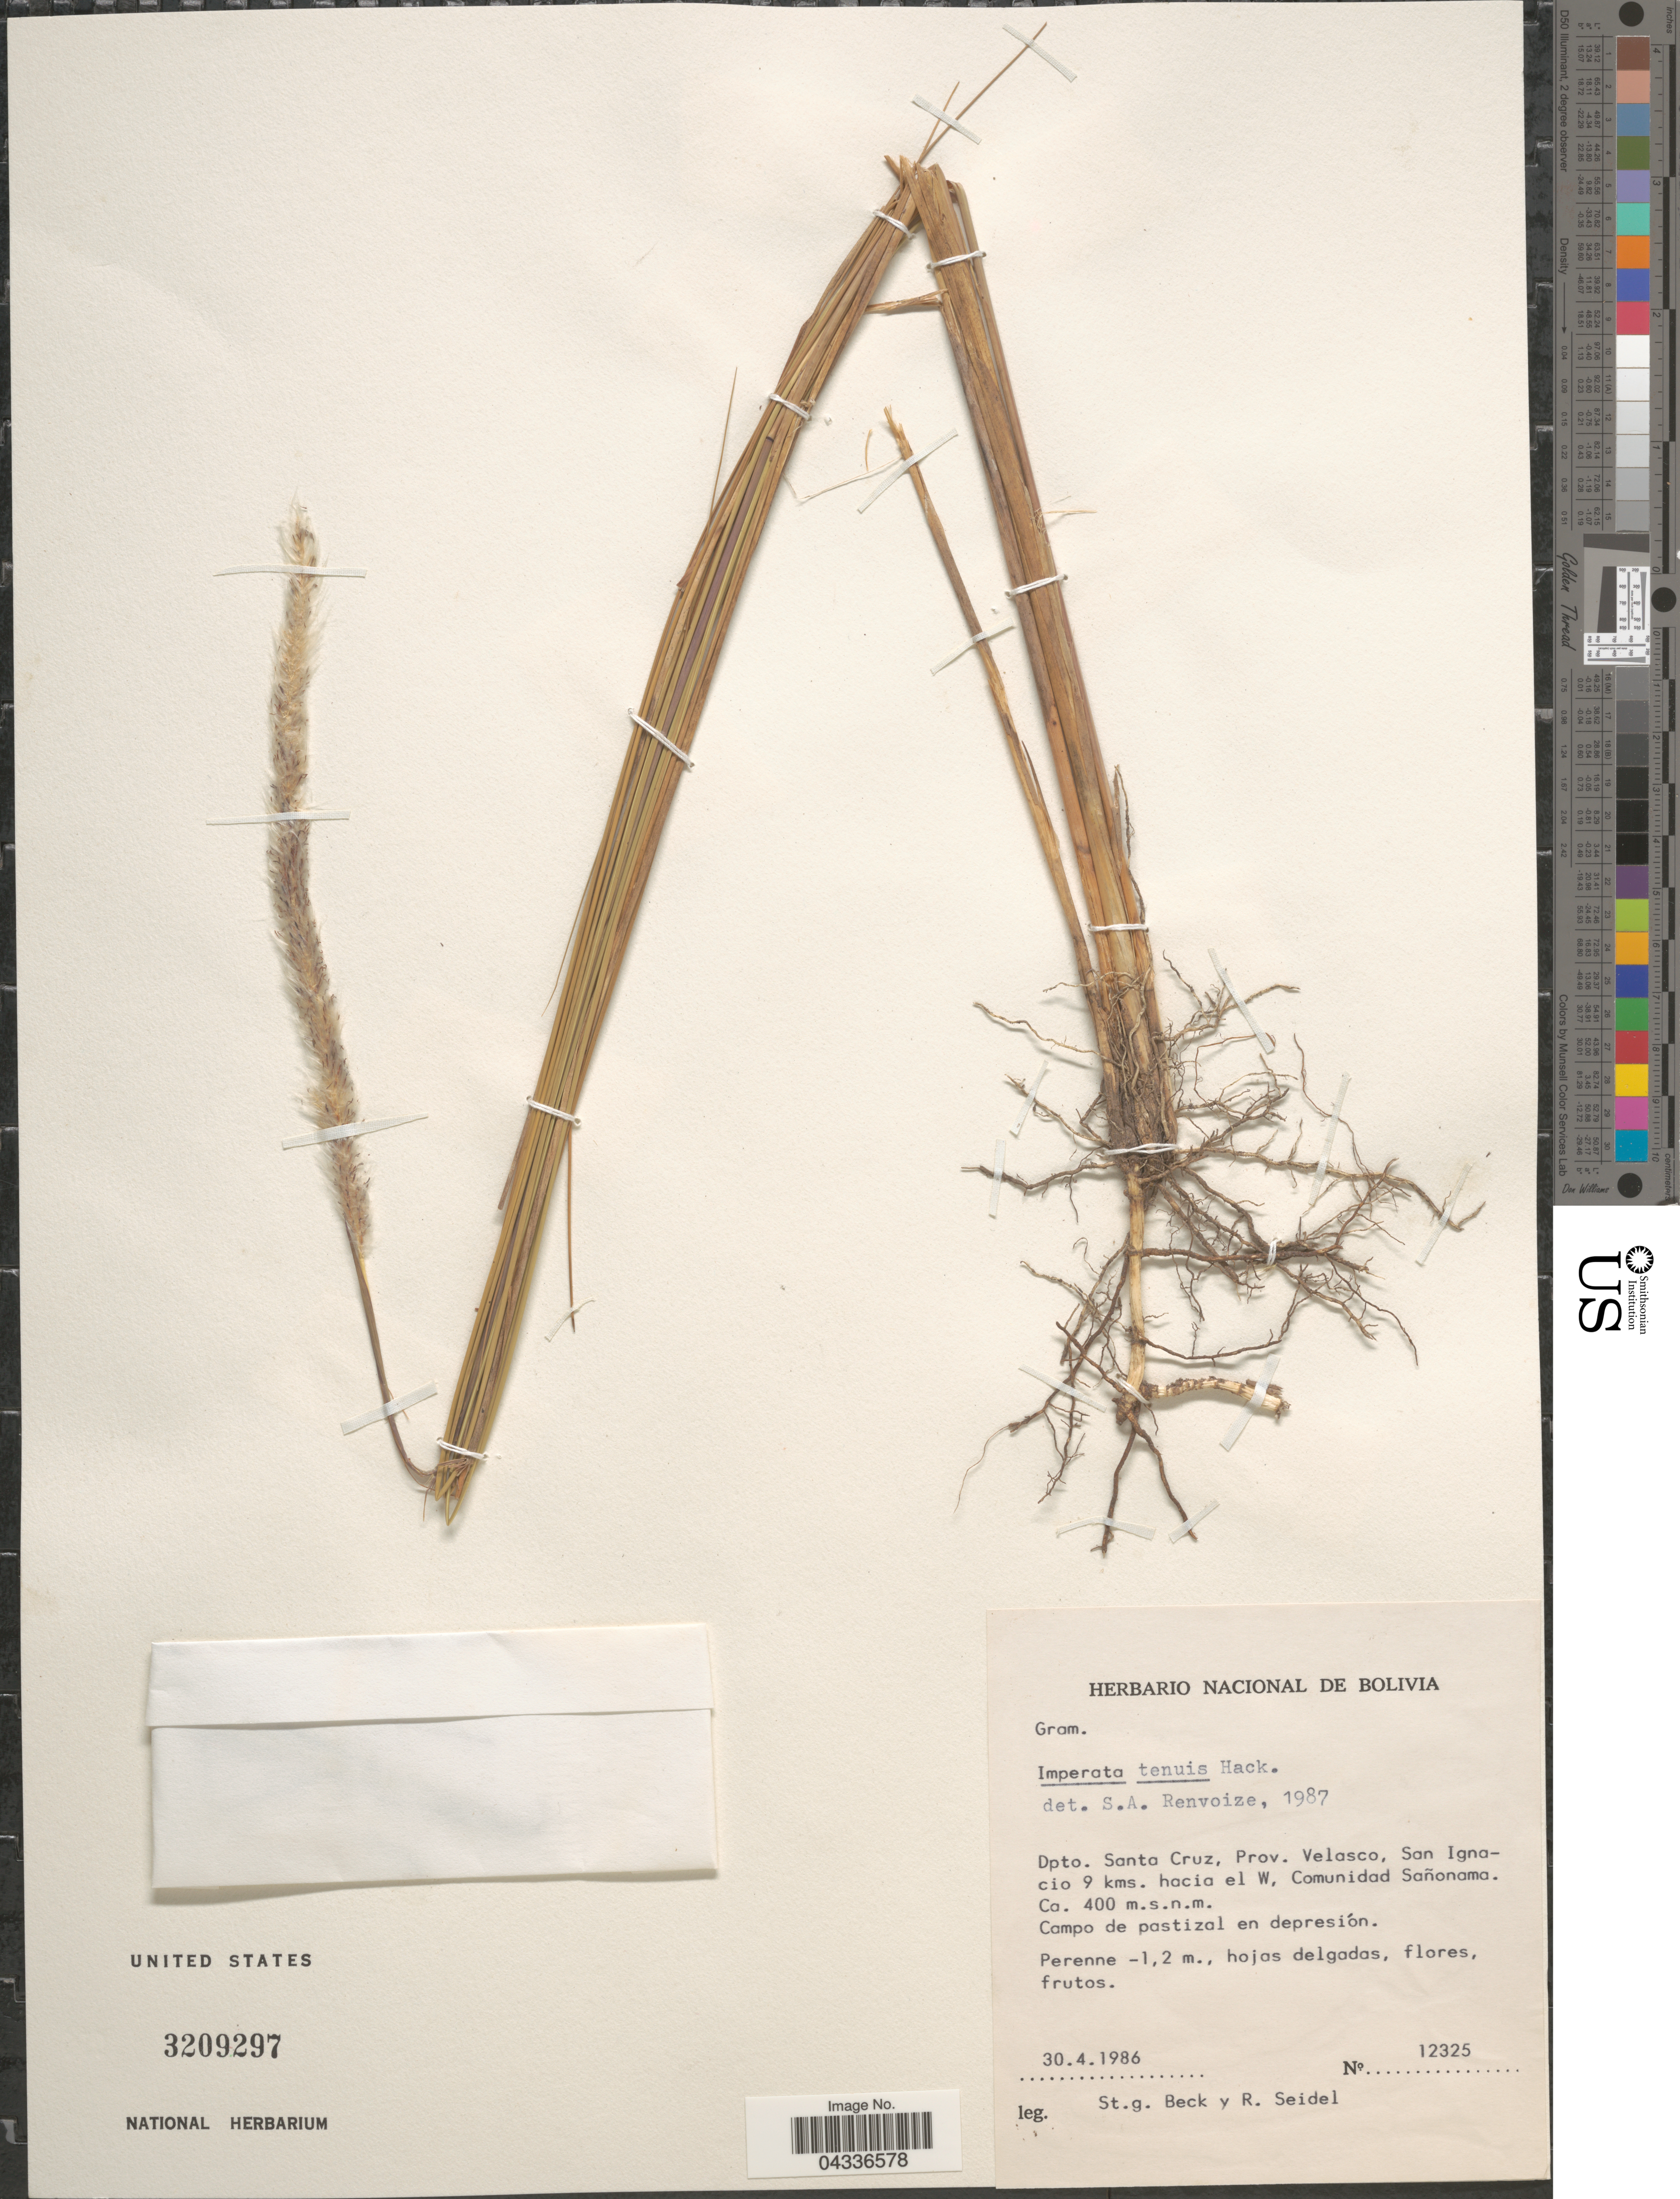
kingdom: Plantae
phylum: Tracheophyta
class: Liliopsida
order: Poales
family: Poaceae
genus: Imperata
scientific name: Imperata tenuis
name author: Hack.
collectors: S. G. Beck & R. Seidel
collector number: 12325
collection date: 1986-04-30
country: Bolivia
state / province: Santa Cruz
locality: Dpto. Santa Cruz, Prov. Velasco, San Ignacio 9 kms. hacia el W, Comunidad Sañonama. Campo de pastizal en despresión.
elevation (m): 400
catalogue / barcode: US 3209297